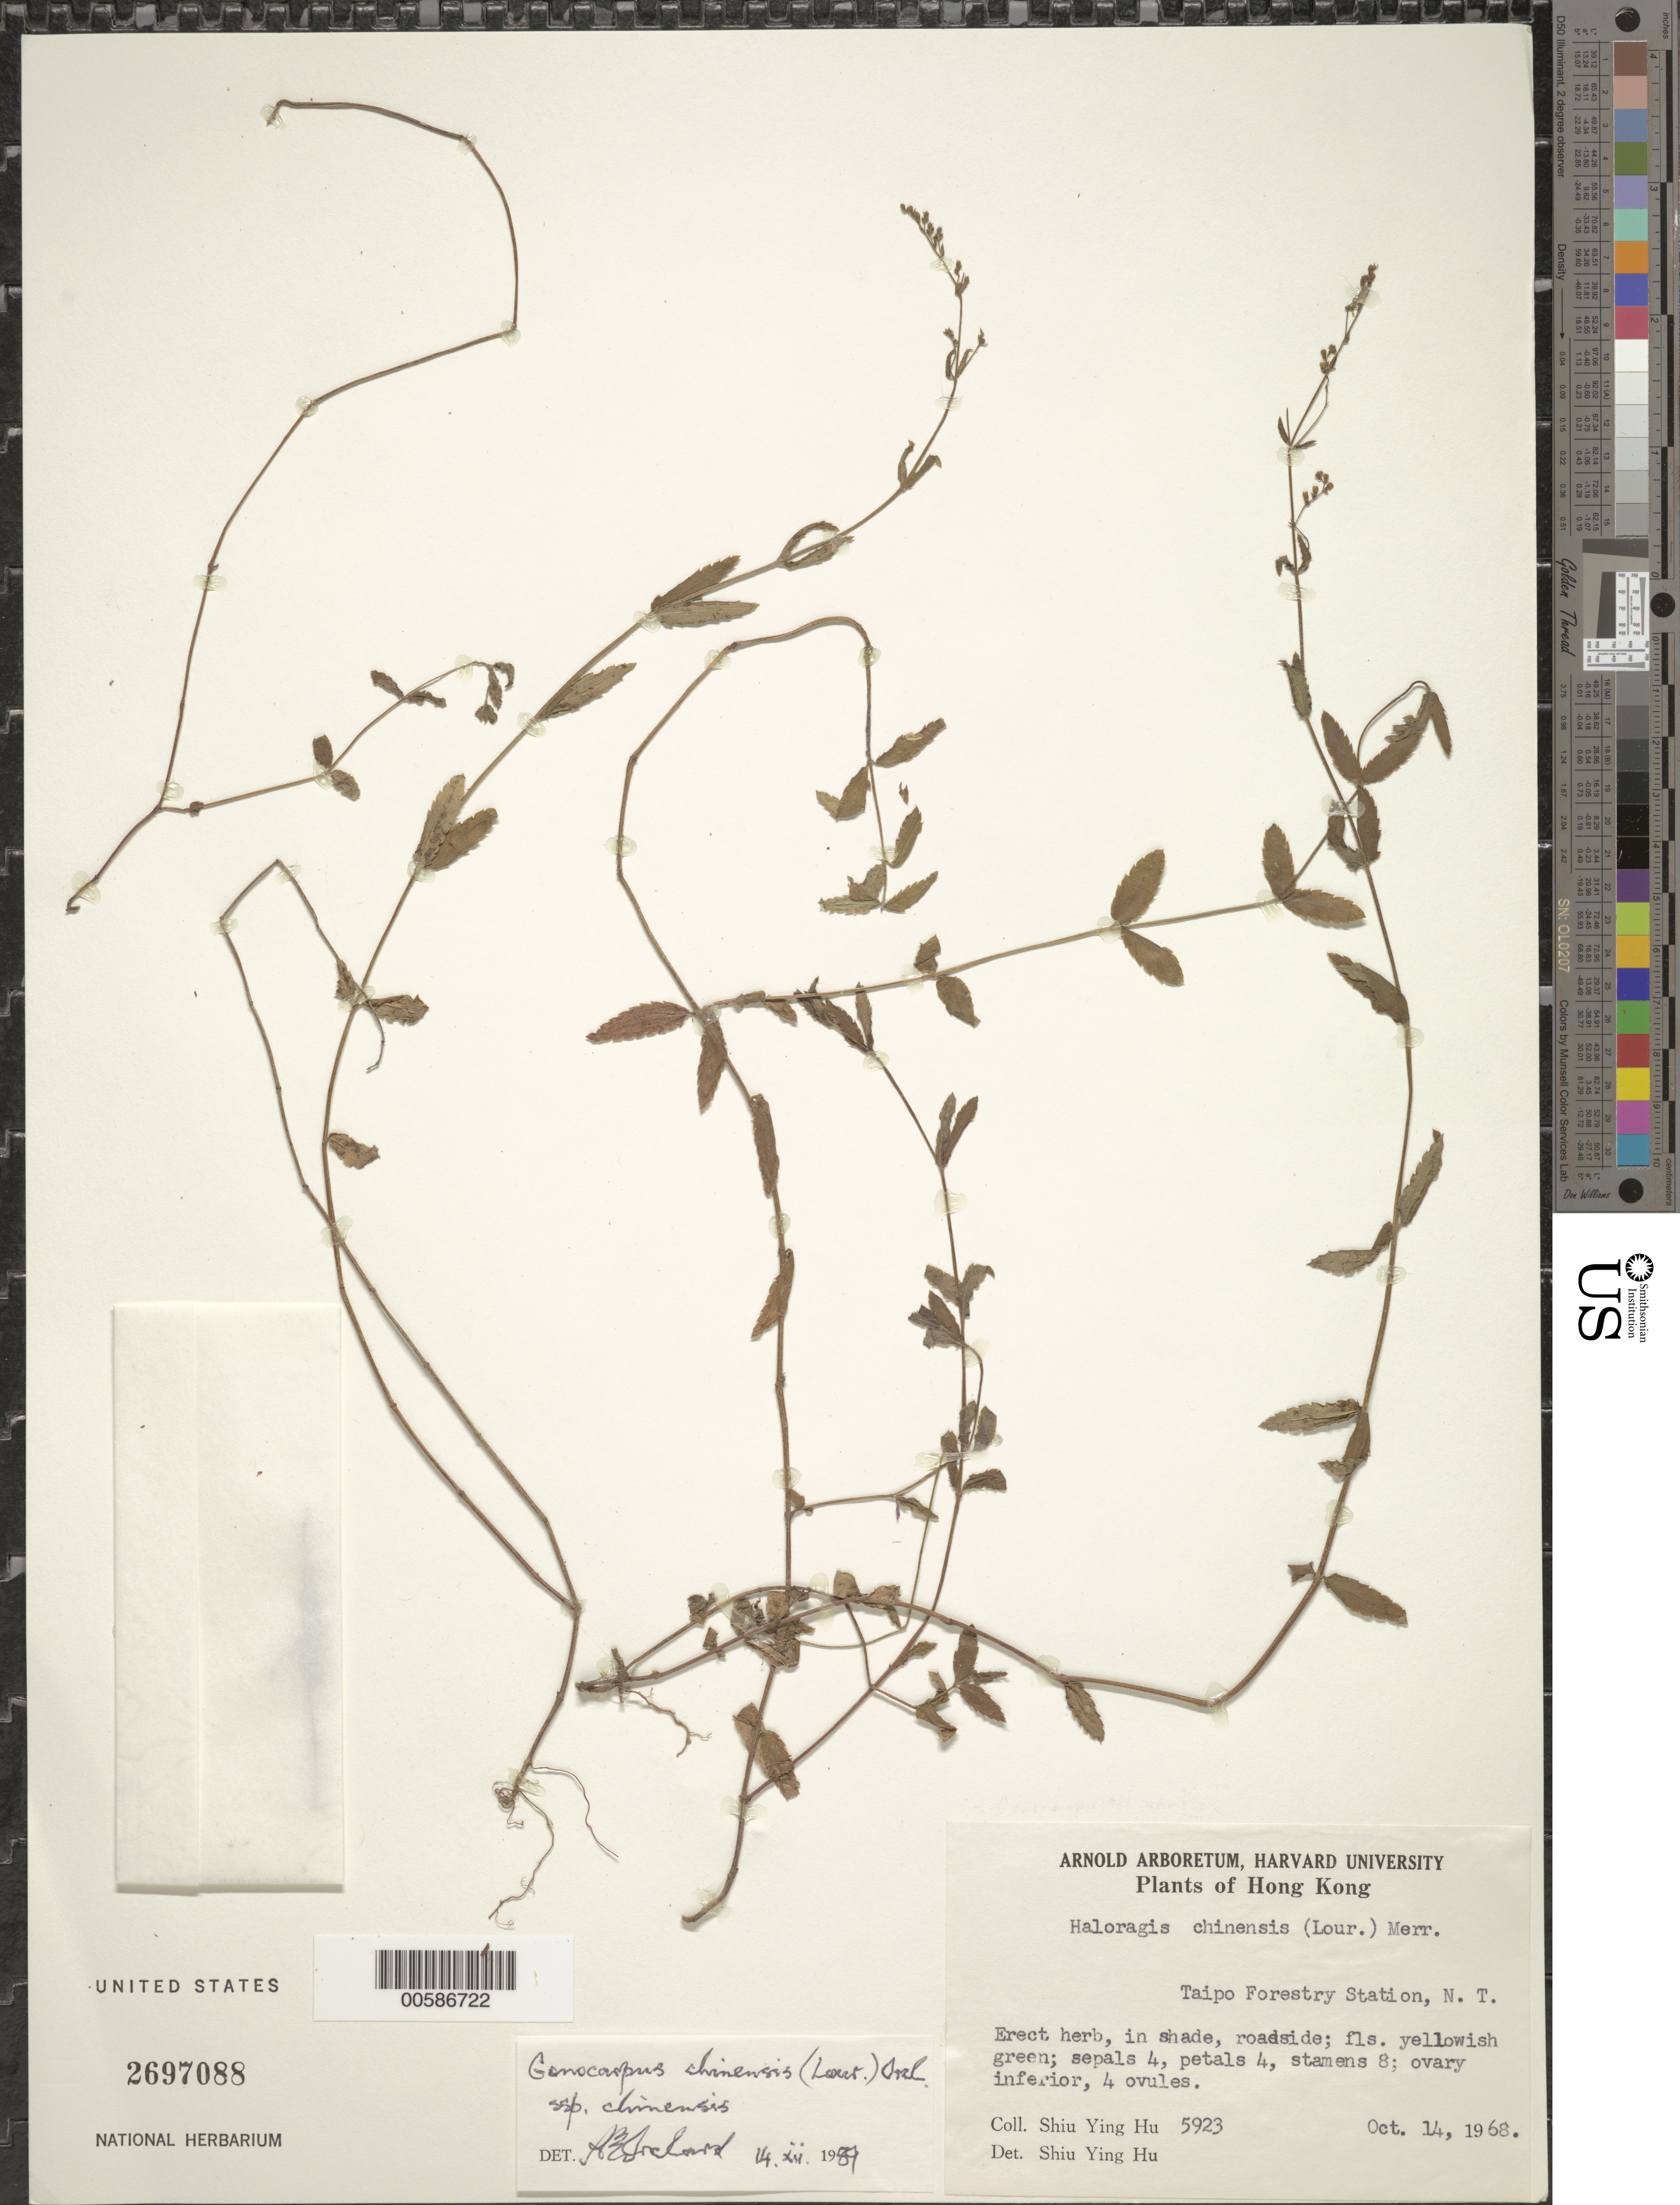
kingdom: Plantae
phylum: Tracheophyta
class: Magnoliopsida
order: Saxifragales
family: Haloragaceae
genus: Gonocarpus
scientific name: Gonocarpus chinensis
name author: (Lour.) Orchard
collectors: S. Y. Hu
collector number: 5923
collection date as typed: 14 Oct 1968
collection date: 1968-10-14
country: China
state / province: Hong Kong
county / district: New Territories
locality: Taipo Forestry Station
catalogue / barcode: US 2697088